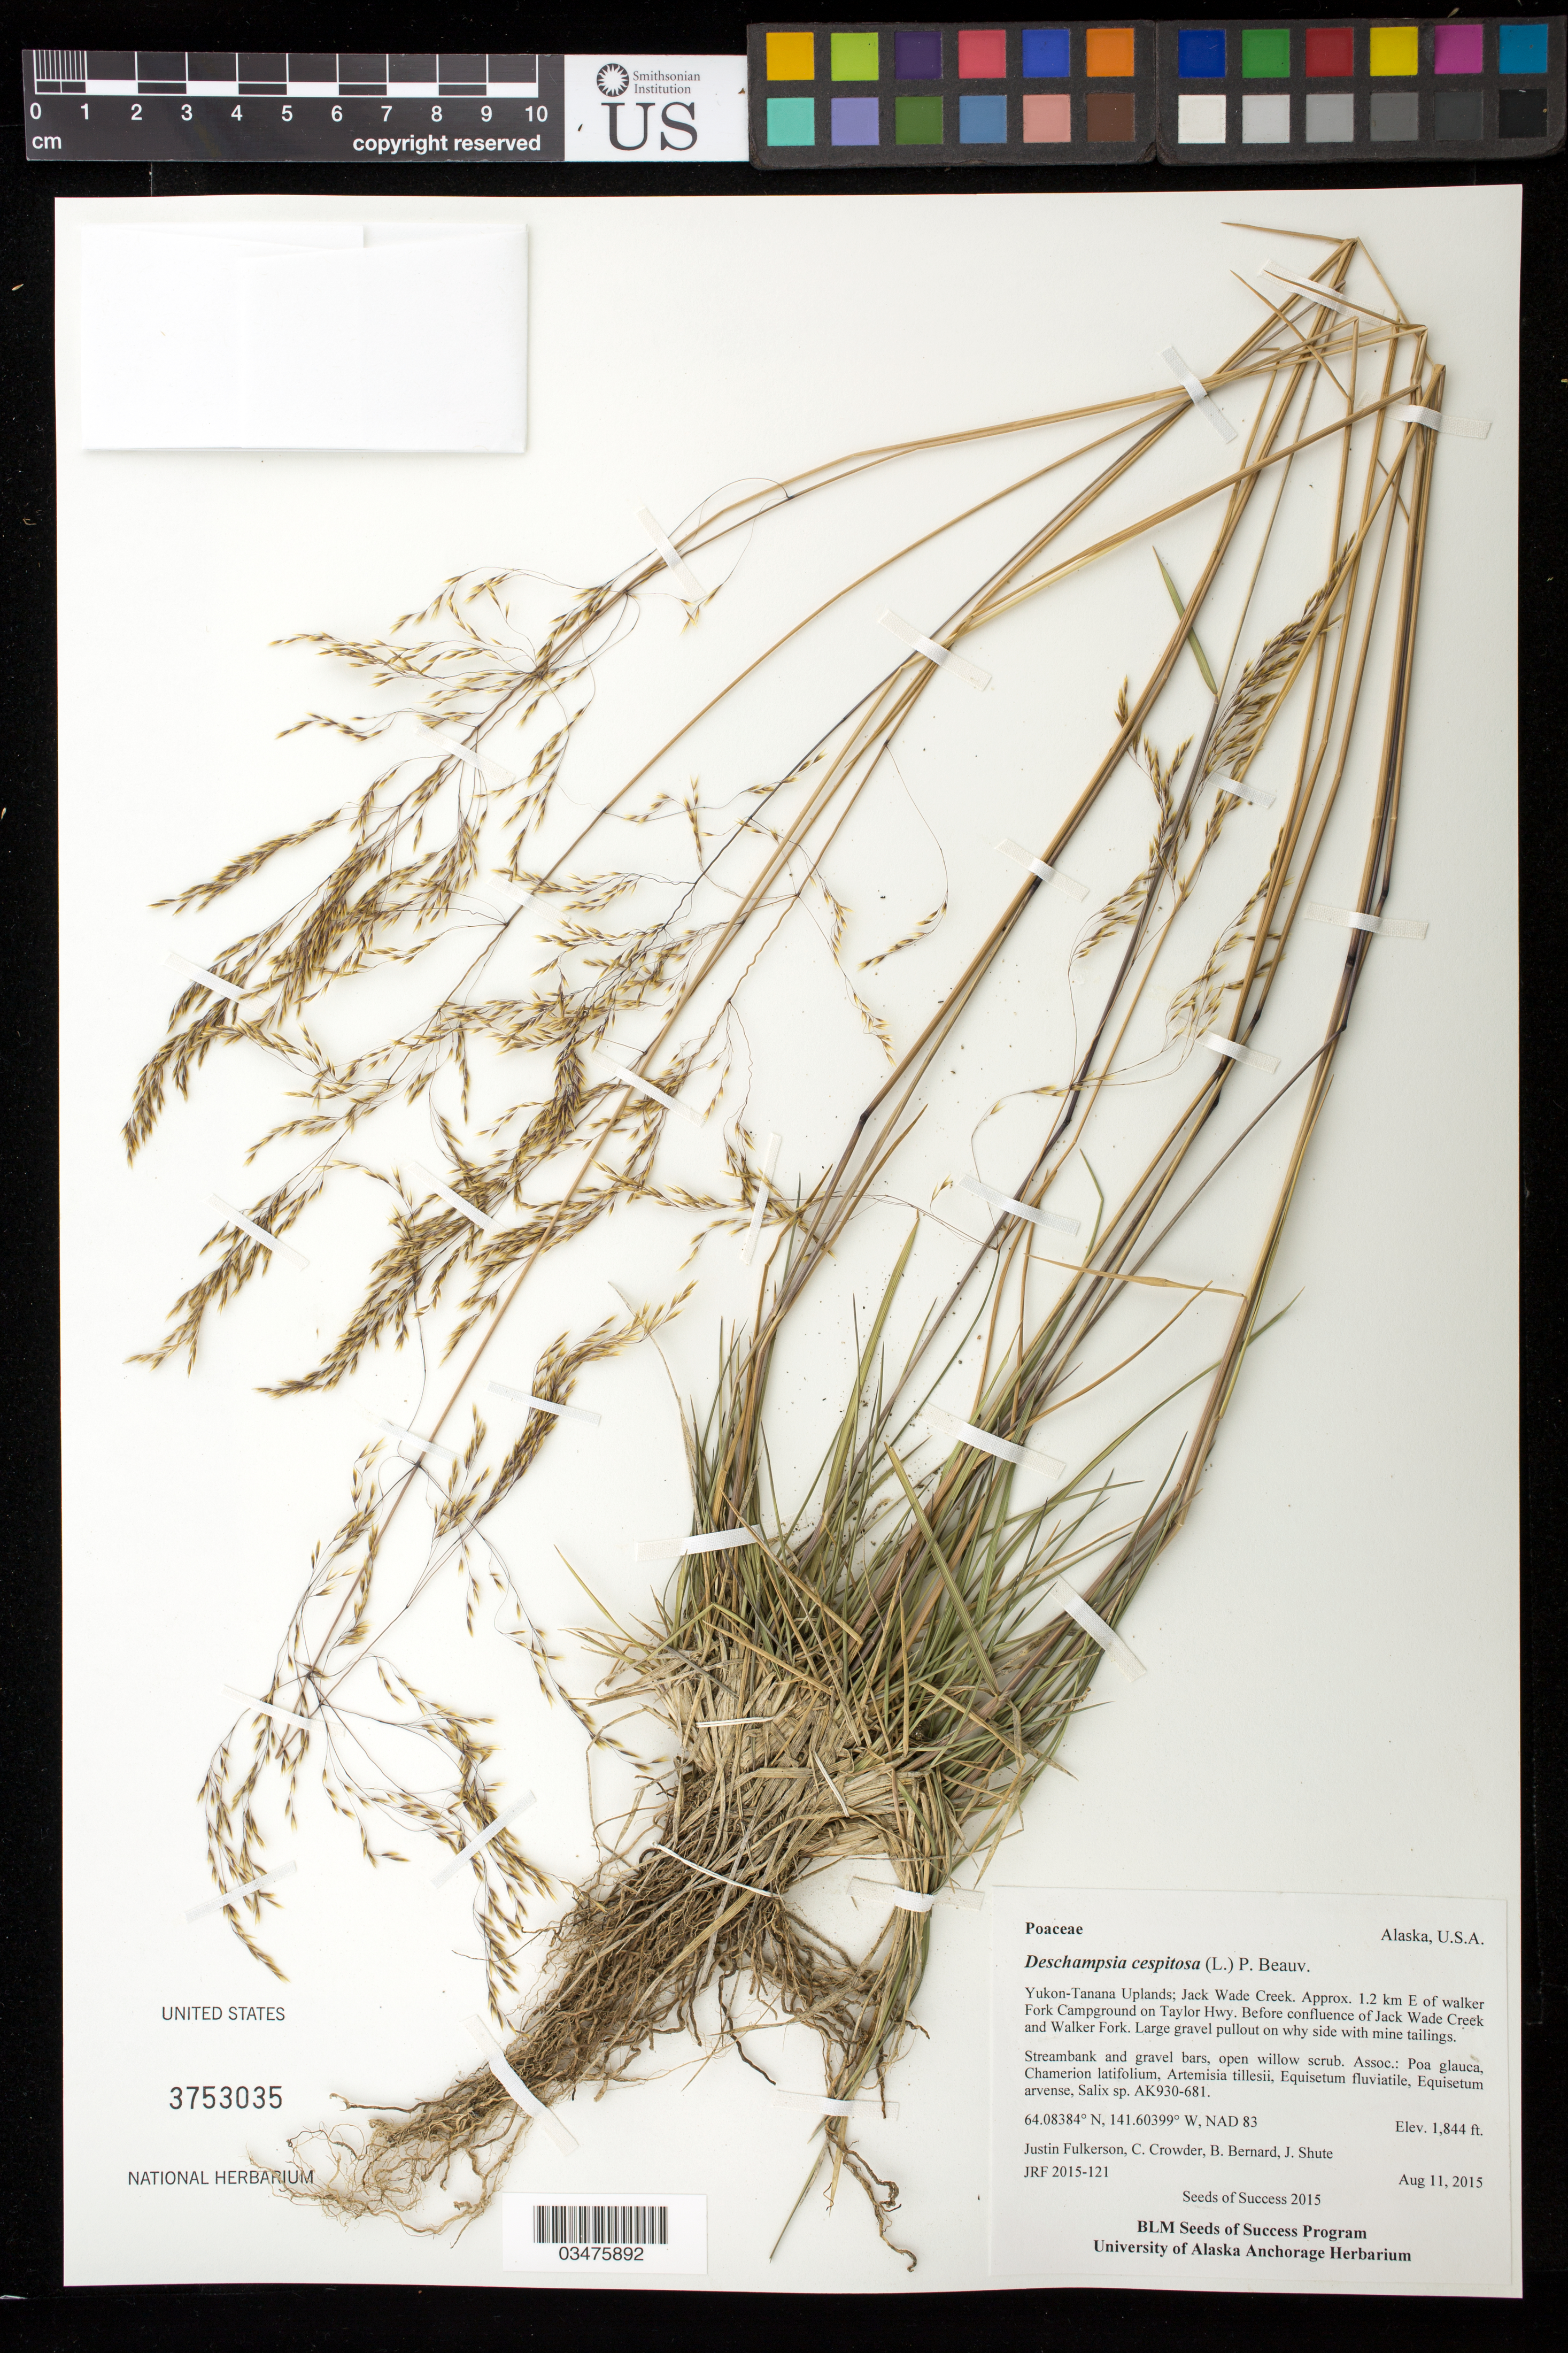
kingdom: Plantae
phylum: Tracheophyta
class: Liliopsida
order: Poales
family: Poaceae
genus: Deschampsia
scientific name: Deschampsia cespitosa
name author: (L.) P. Beauv.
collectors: J. Fulkerson, C. Crowder, J. Shute & B. Bernard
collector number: AK930-681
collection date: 2015-08-11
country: United States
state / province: Alaska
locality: Yukon-Tanana Uplands, Jack Wade Creek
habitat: Streambank and gravel bars, open willow scrub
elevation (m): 562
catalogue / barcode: US 3753035